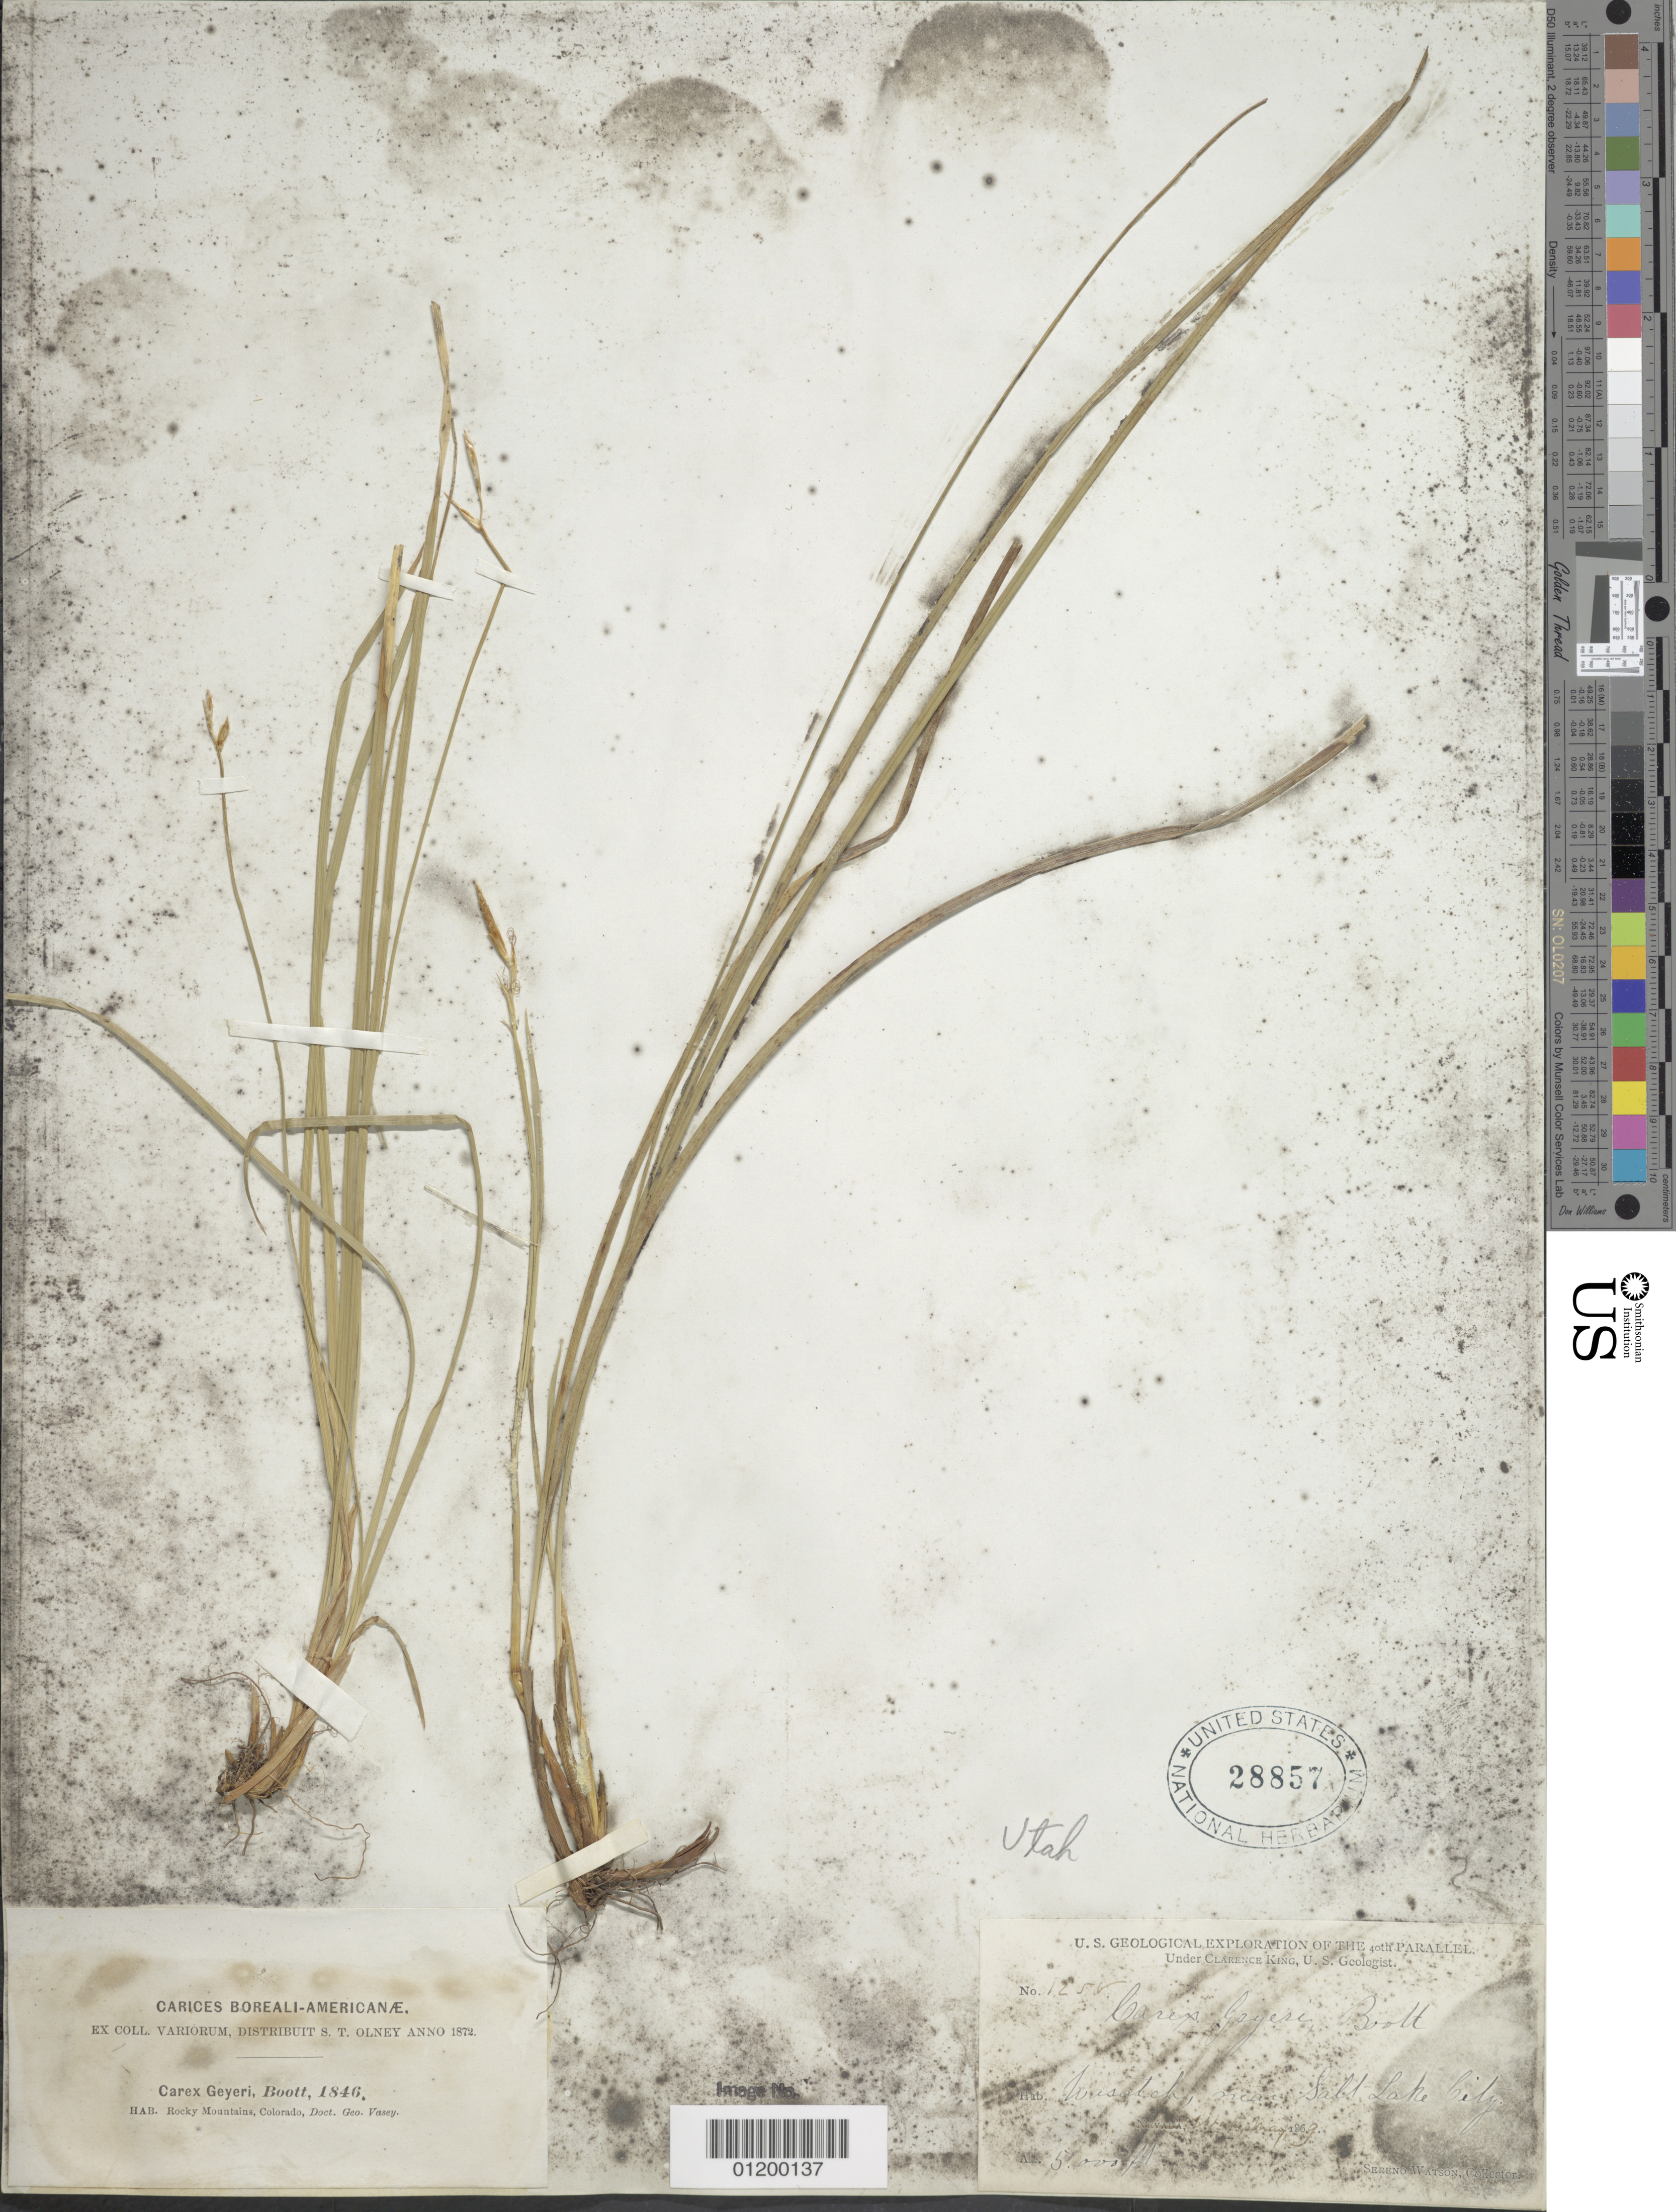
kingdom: Plantae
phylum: Tracheophyta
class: Liliopsida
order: Poales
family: Cyperaceae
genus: Carex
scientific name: Carex geyeri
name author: Boott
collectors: S. Watson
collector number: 1258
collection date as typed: May 1869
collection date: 1869-05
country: United States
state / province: Utah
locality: Wasatch Mts.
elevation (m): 1524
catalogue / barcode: US 28857